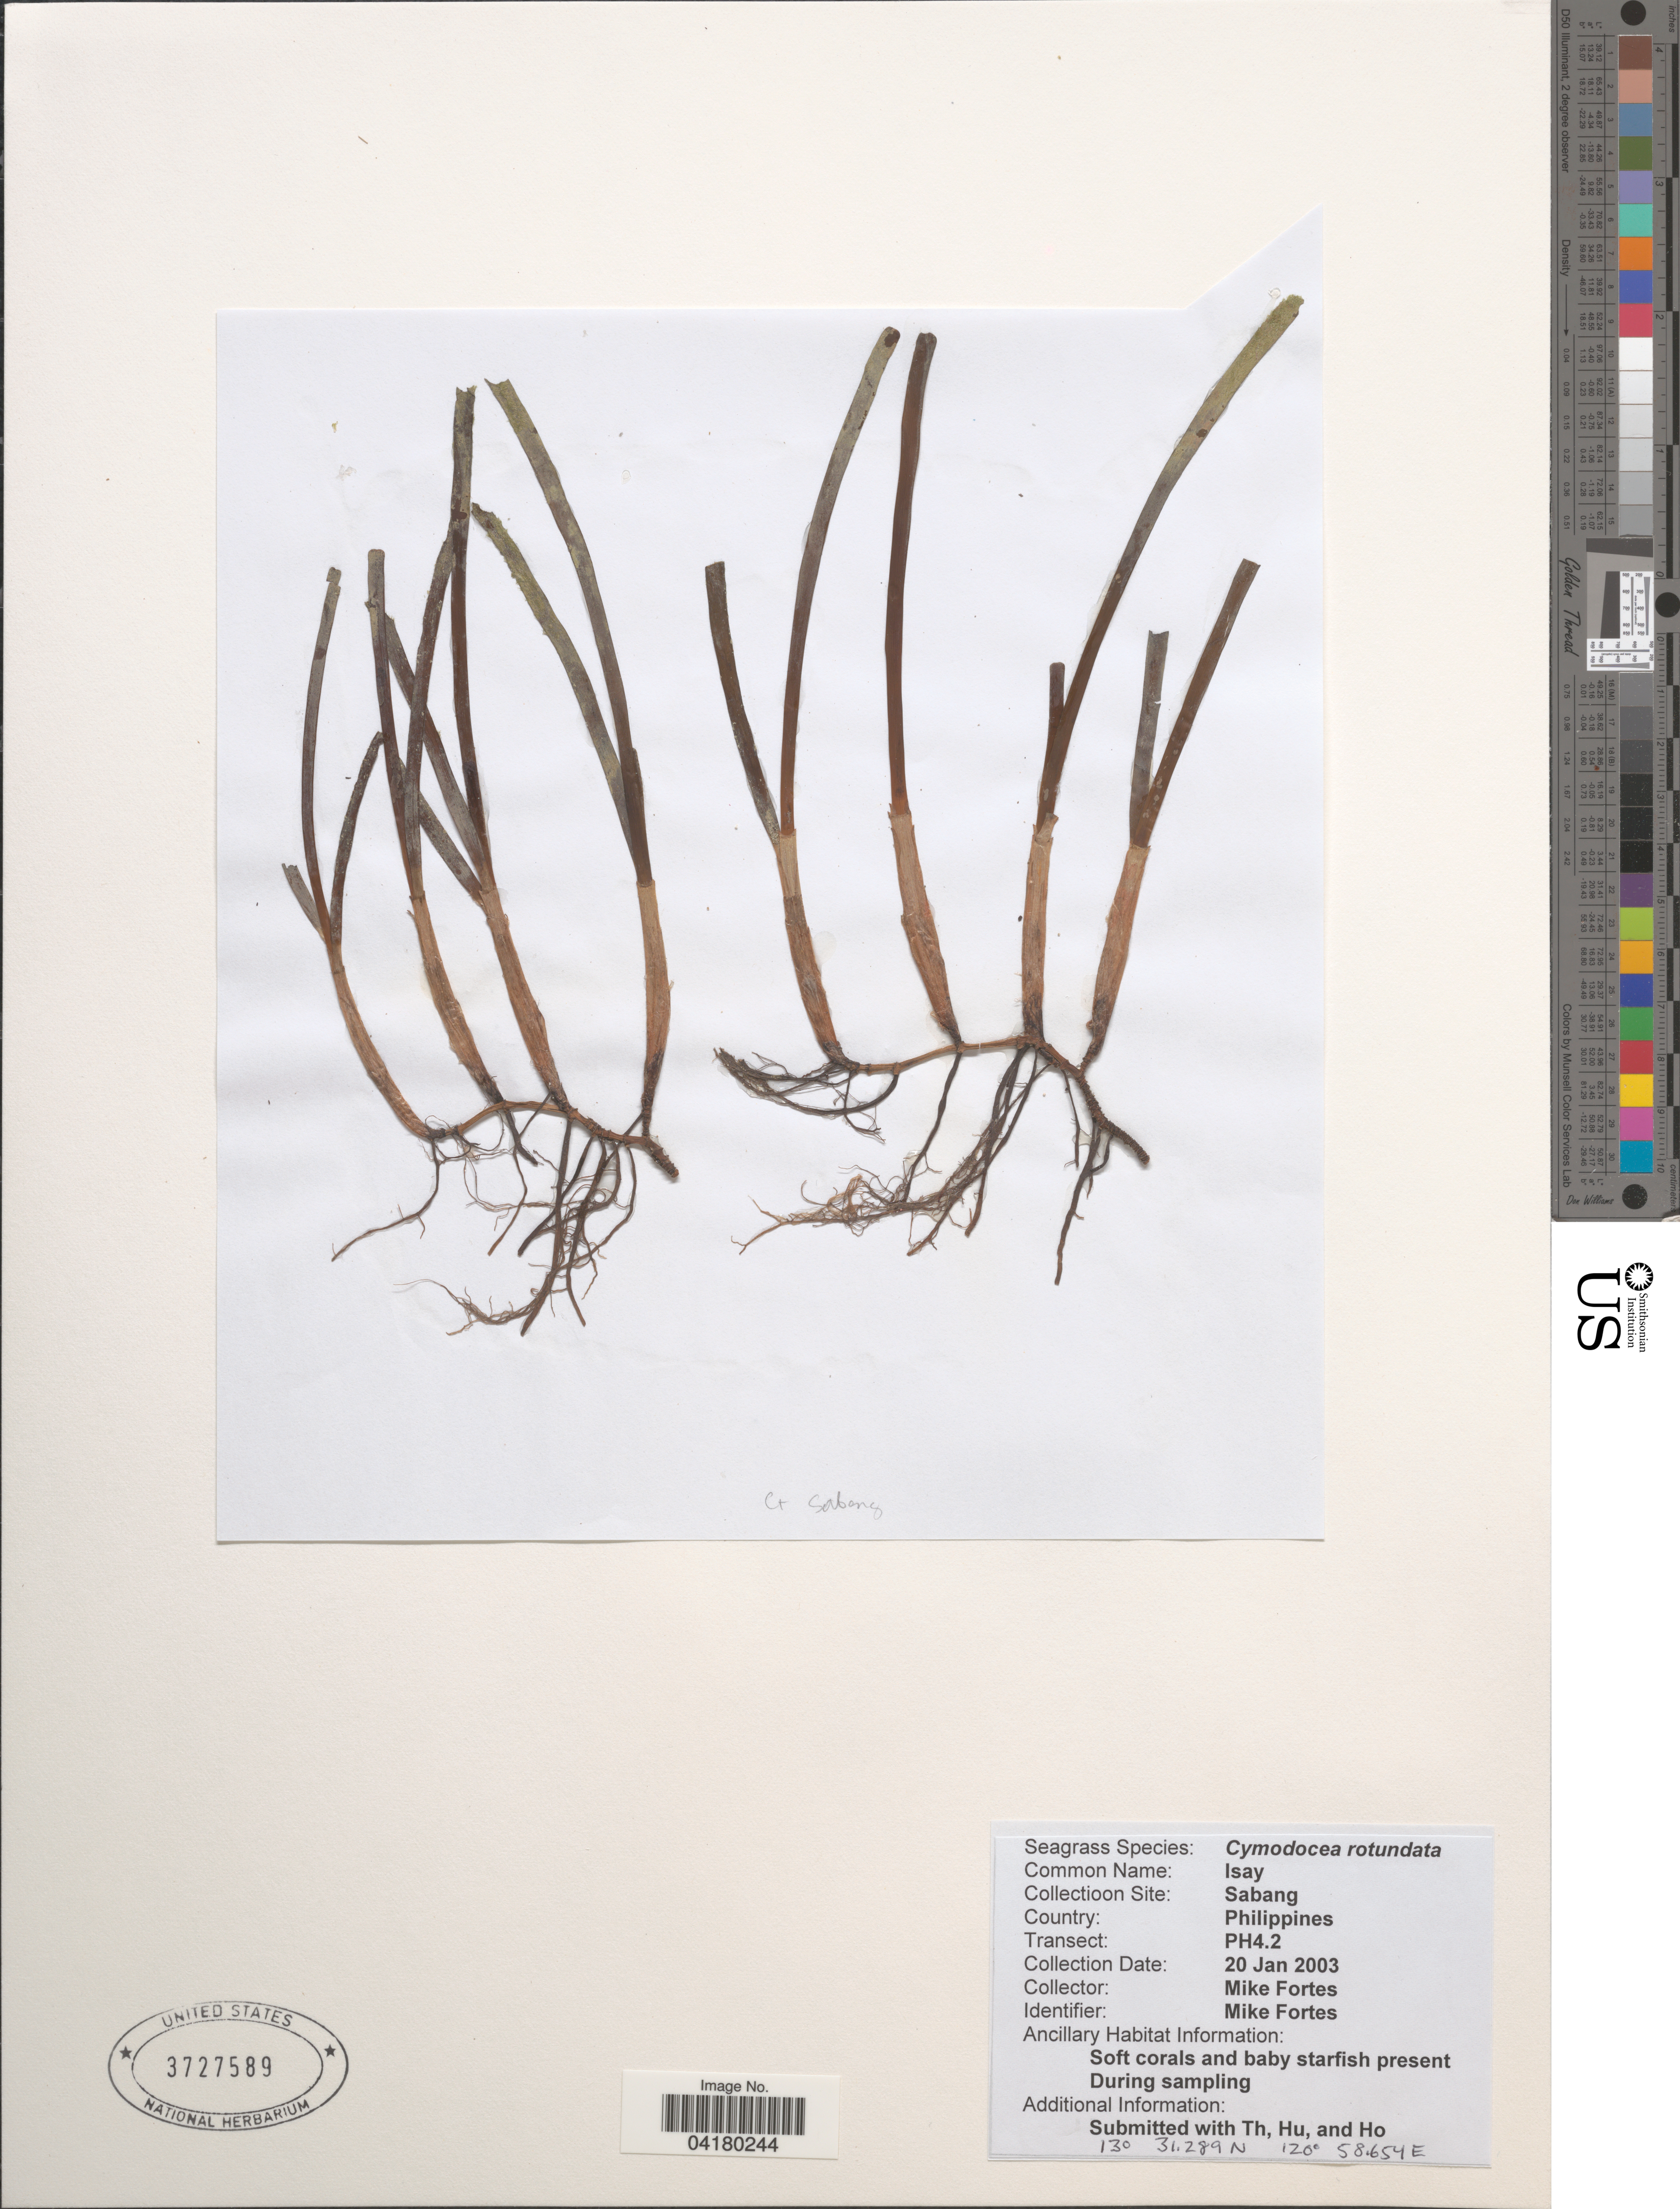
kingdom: Plantae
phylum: Tracheophyta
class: Liliopsida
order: Alismatales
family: Cymodoceaceae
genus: Cymodocea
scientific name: Cymodocea rotundata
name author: Asch. & Schweinf.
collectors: M. Fortes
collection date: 2003-01-20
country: Philippines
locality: Sabang. Transect: PH4.2.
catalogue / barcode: US 3727589